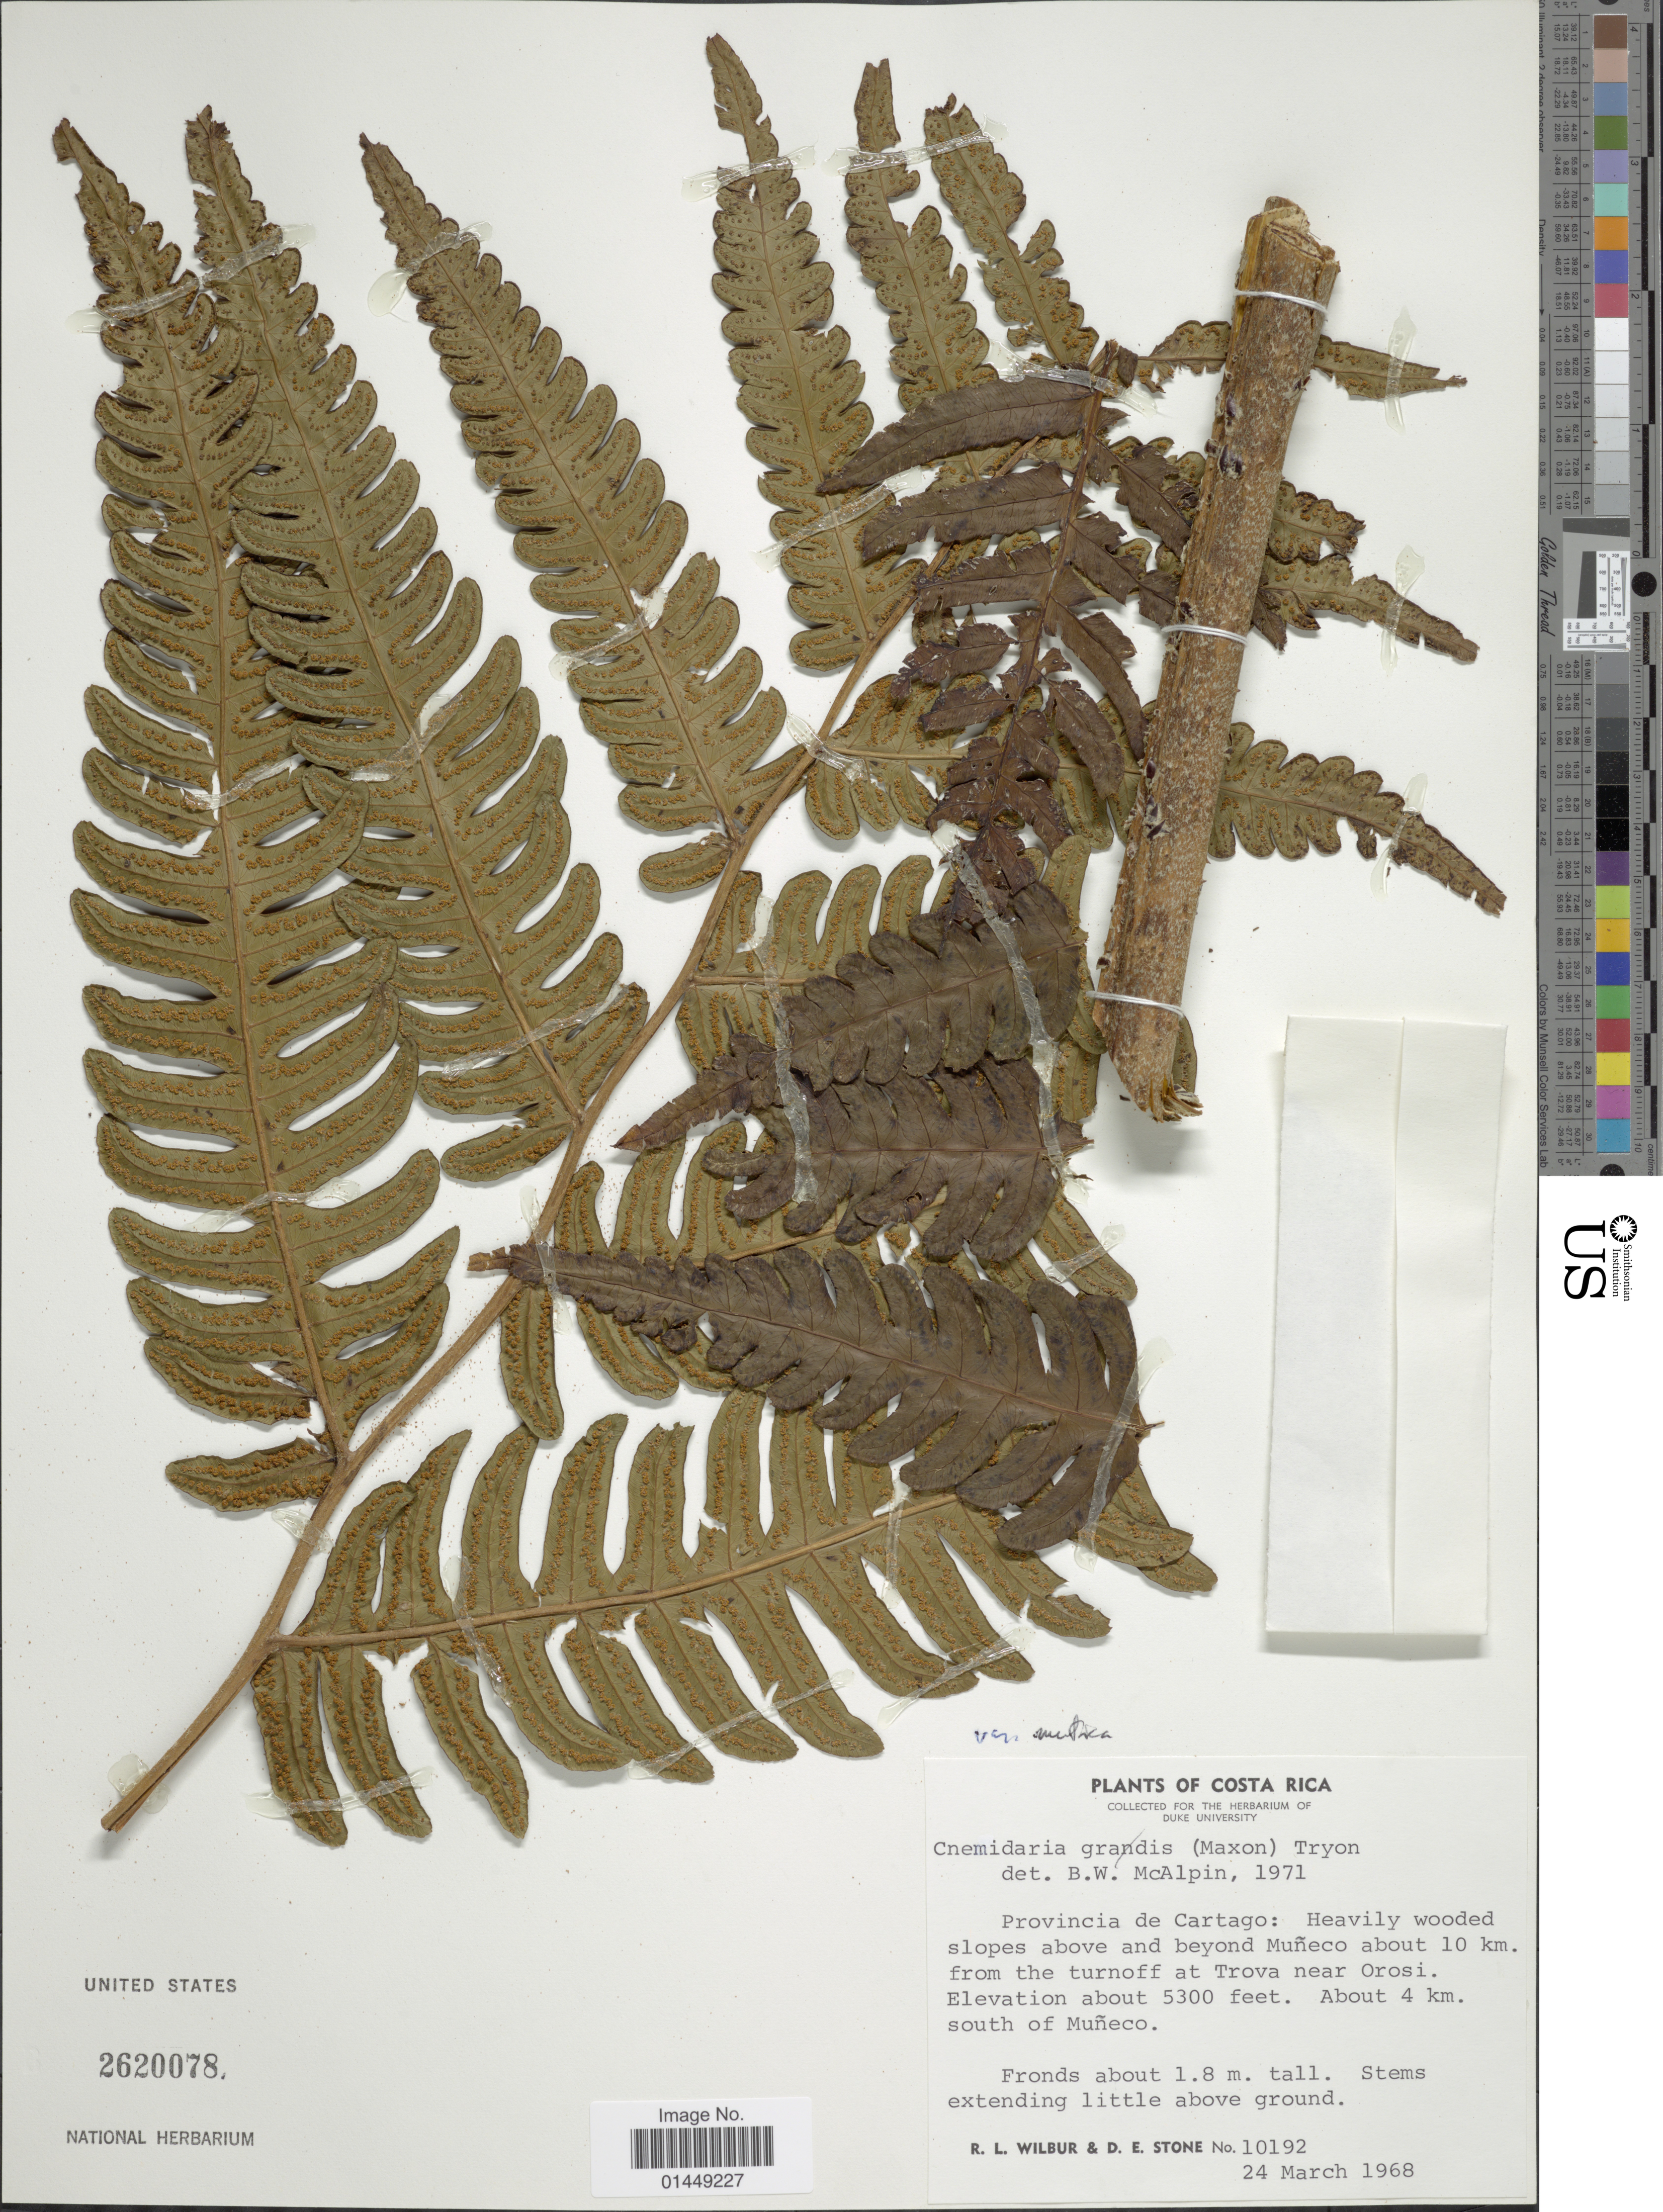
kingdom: Plantae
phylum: Tracheophyta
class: Polypodiopsida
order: Cyatheales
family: Cyatheaceae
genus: Cyathea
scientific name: Cyathea mutica var. mutica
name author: (Christ) Domin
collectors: R. L. Wilbur & D. E. Stone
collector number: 10192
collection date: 1968-03-24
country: Costa Rica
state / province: Cartago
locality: Provincia de Cartago: Heavily wooded slopes above and beyond Muñeco about 10 km. from the turnoff at Trova near Orosi. About 4 km. south of Muñeco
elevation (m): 1615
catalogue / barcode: US 2620078